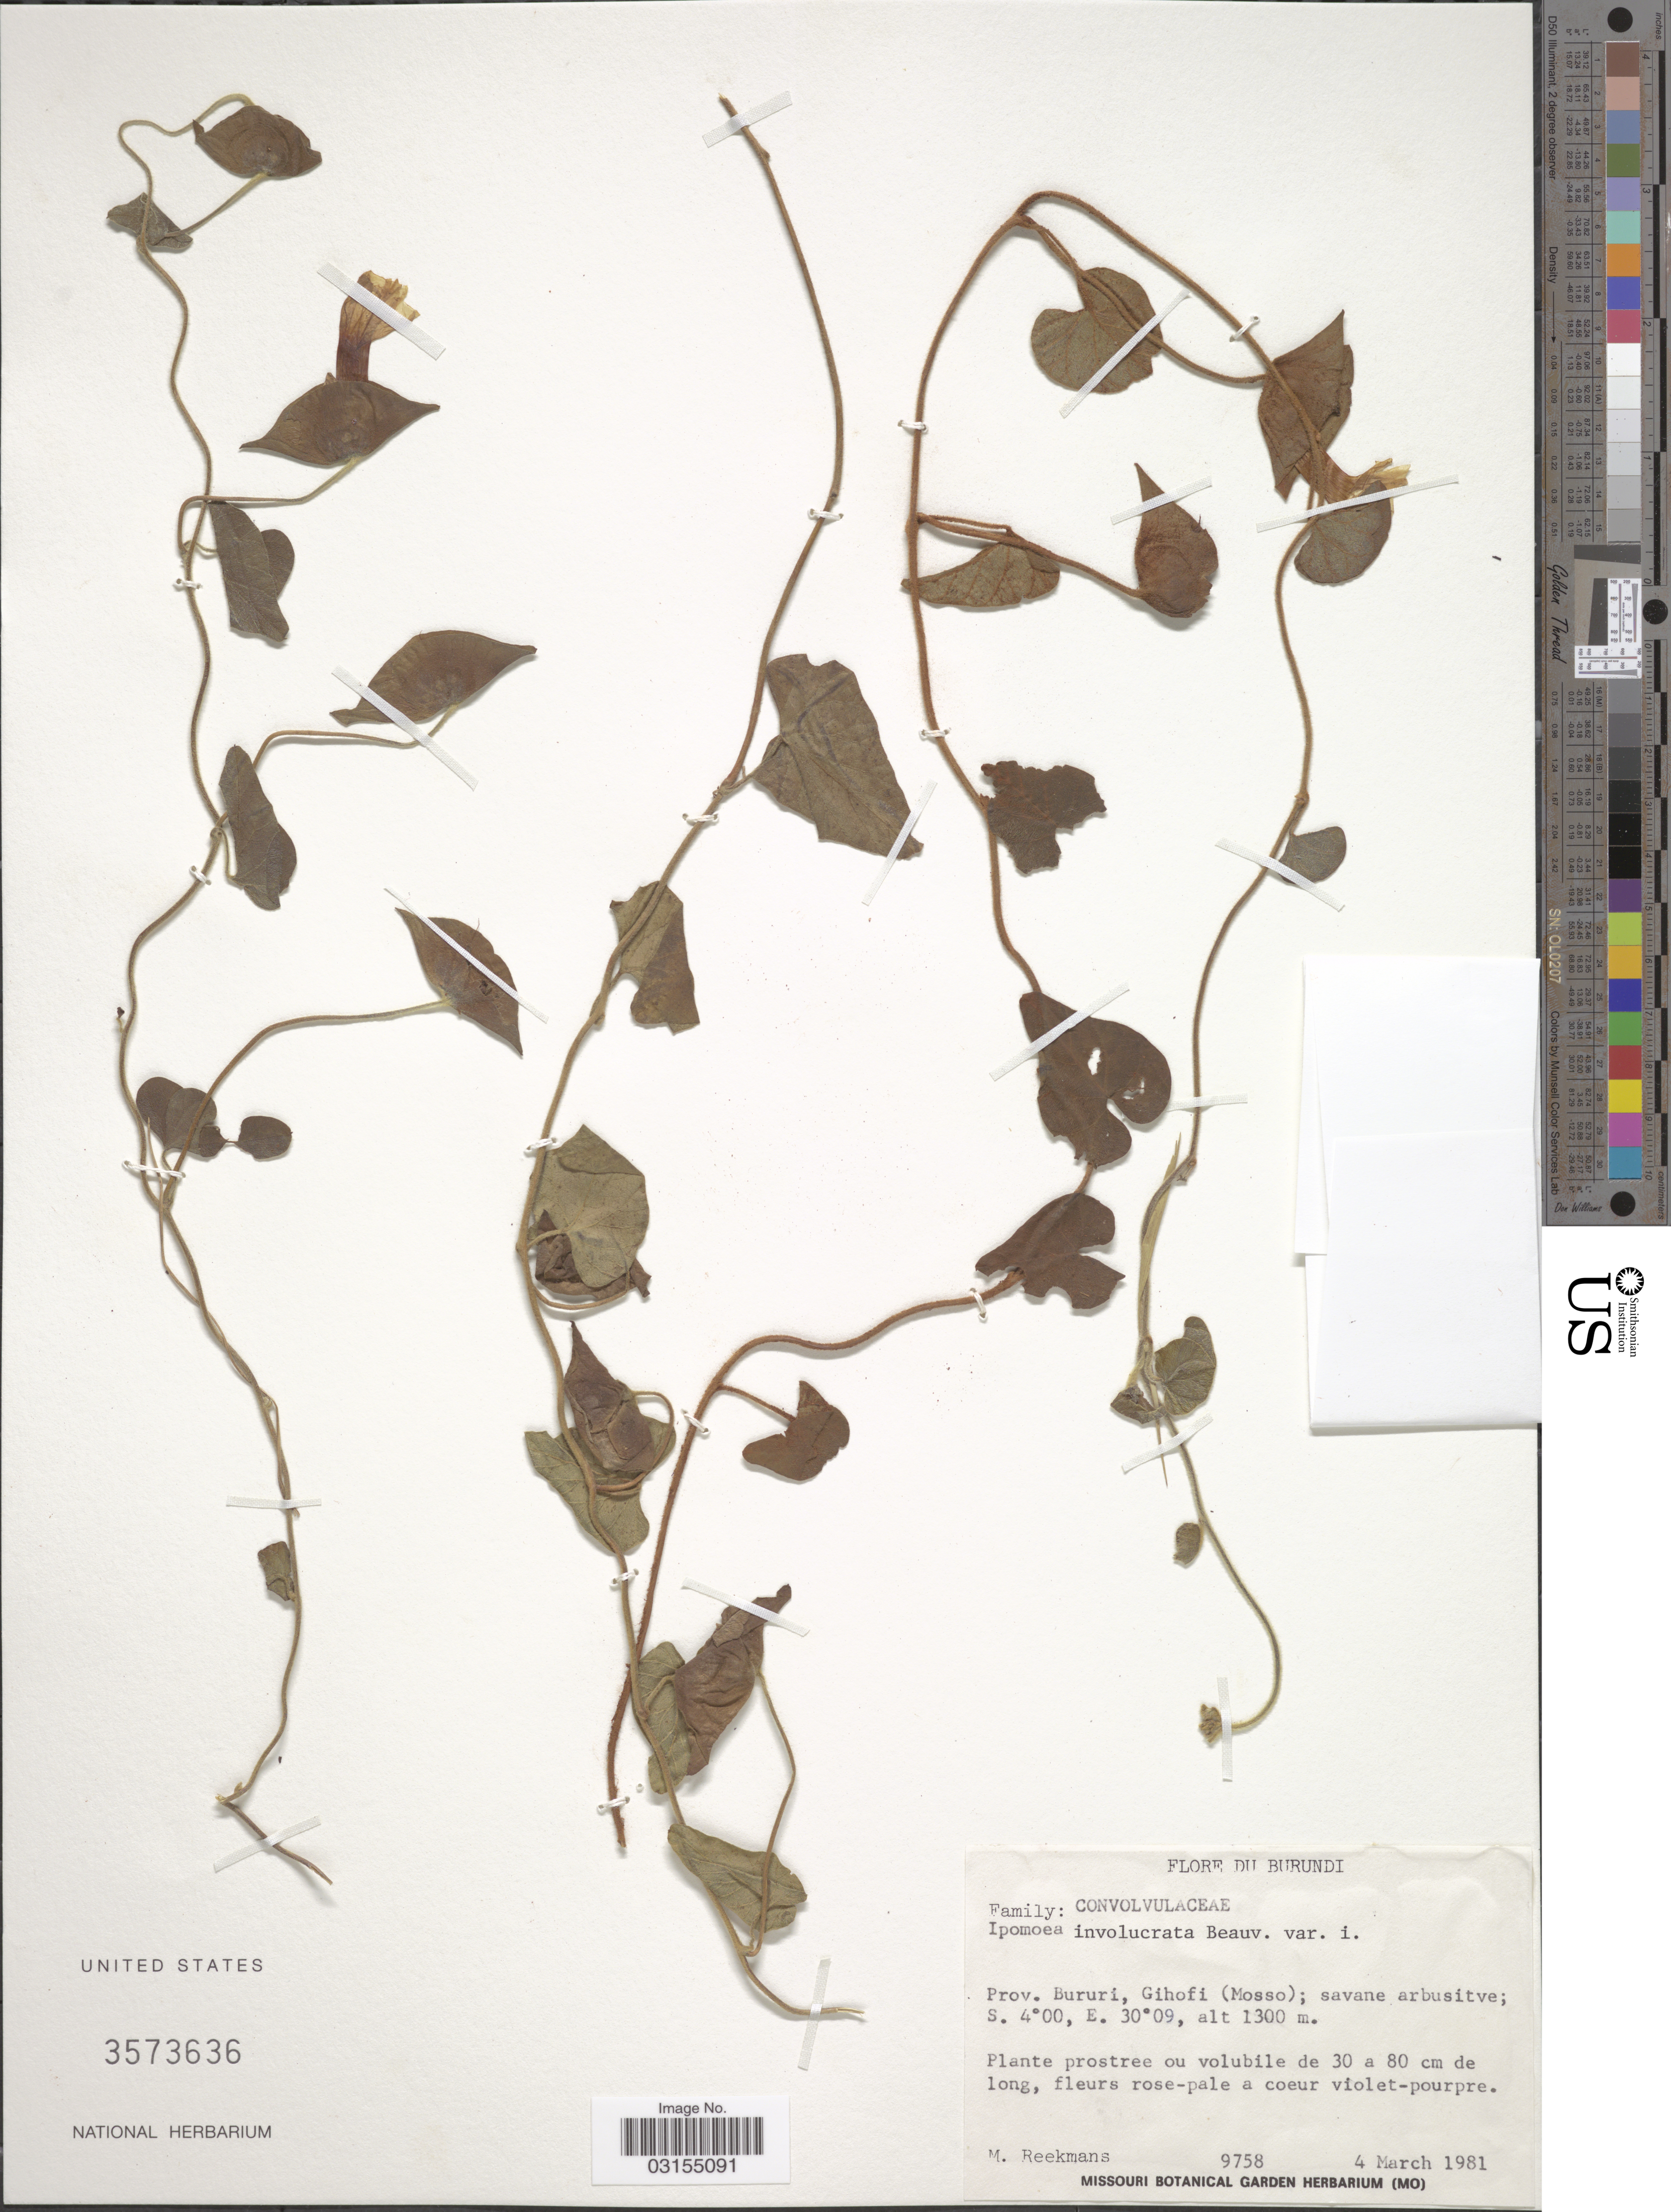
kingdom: Plantae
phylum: Tracheophyta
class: Magnoliopsida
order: Solanales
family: Convolvulaceae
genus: Ipomoea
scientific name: Ipomoea involucrata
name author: P. Beauv.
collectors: M. Reekmans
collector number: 9758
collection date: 1981-03-04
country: Burundi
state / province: Bururi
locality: Gihofi (Mosso).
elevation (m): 1300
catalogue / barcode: US 3573636